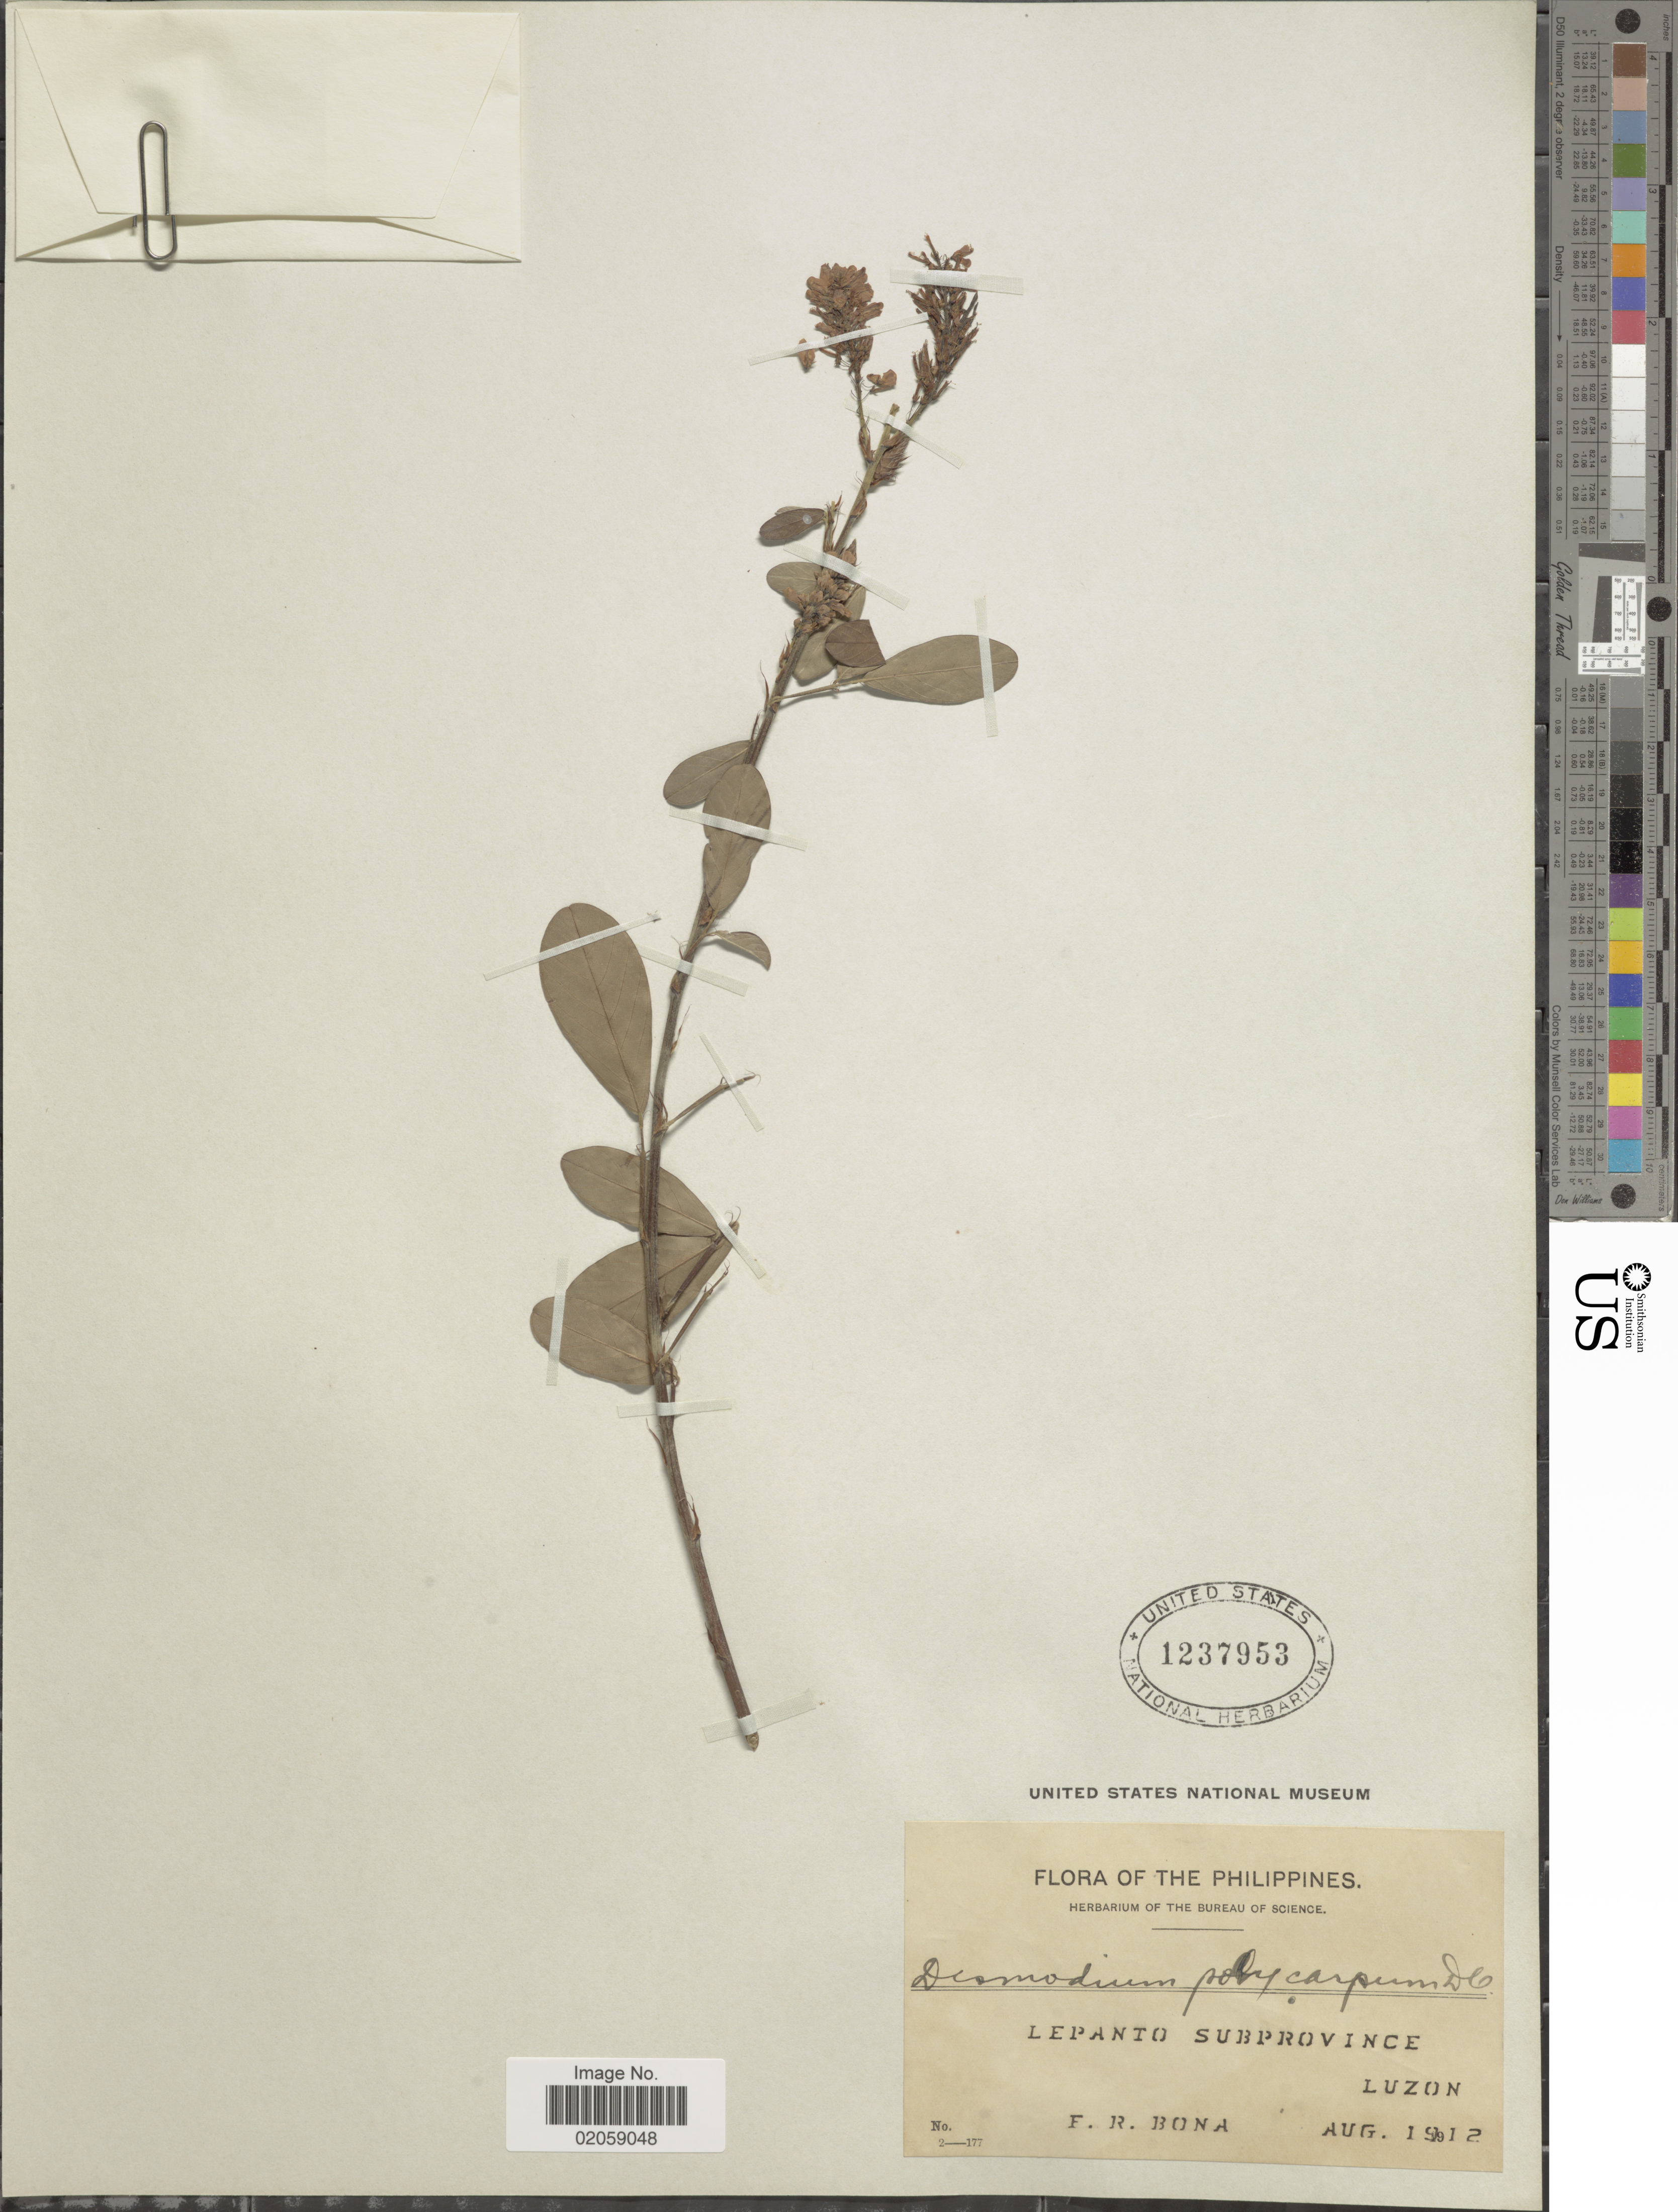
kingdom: Plantae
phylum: Tracheophyta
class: Magnoliopsida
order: Fabales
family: Fabaceae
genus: Grona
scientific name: Grona heterocarpos var. strigosa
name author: (Meeuwen) H. Ohashi & K. Ohashi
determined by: Strong, Mark T., (BOT), Smithsonian Institution - National Museum of Natural History (UNITED STATES)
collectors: F. Bona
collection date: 1912-08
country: Philippines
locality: Lepanto Subprovince. Luzon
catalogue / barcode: US 1237953